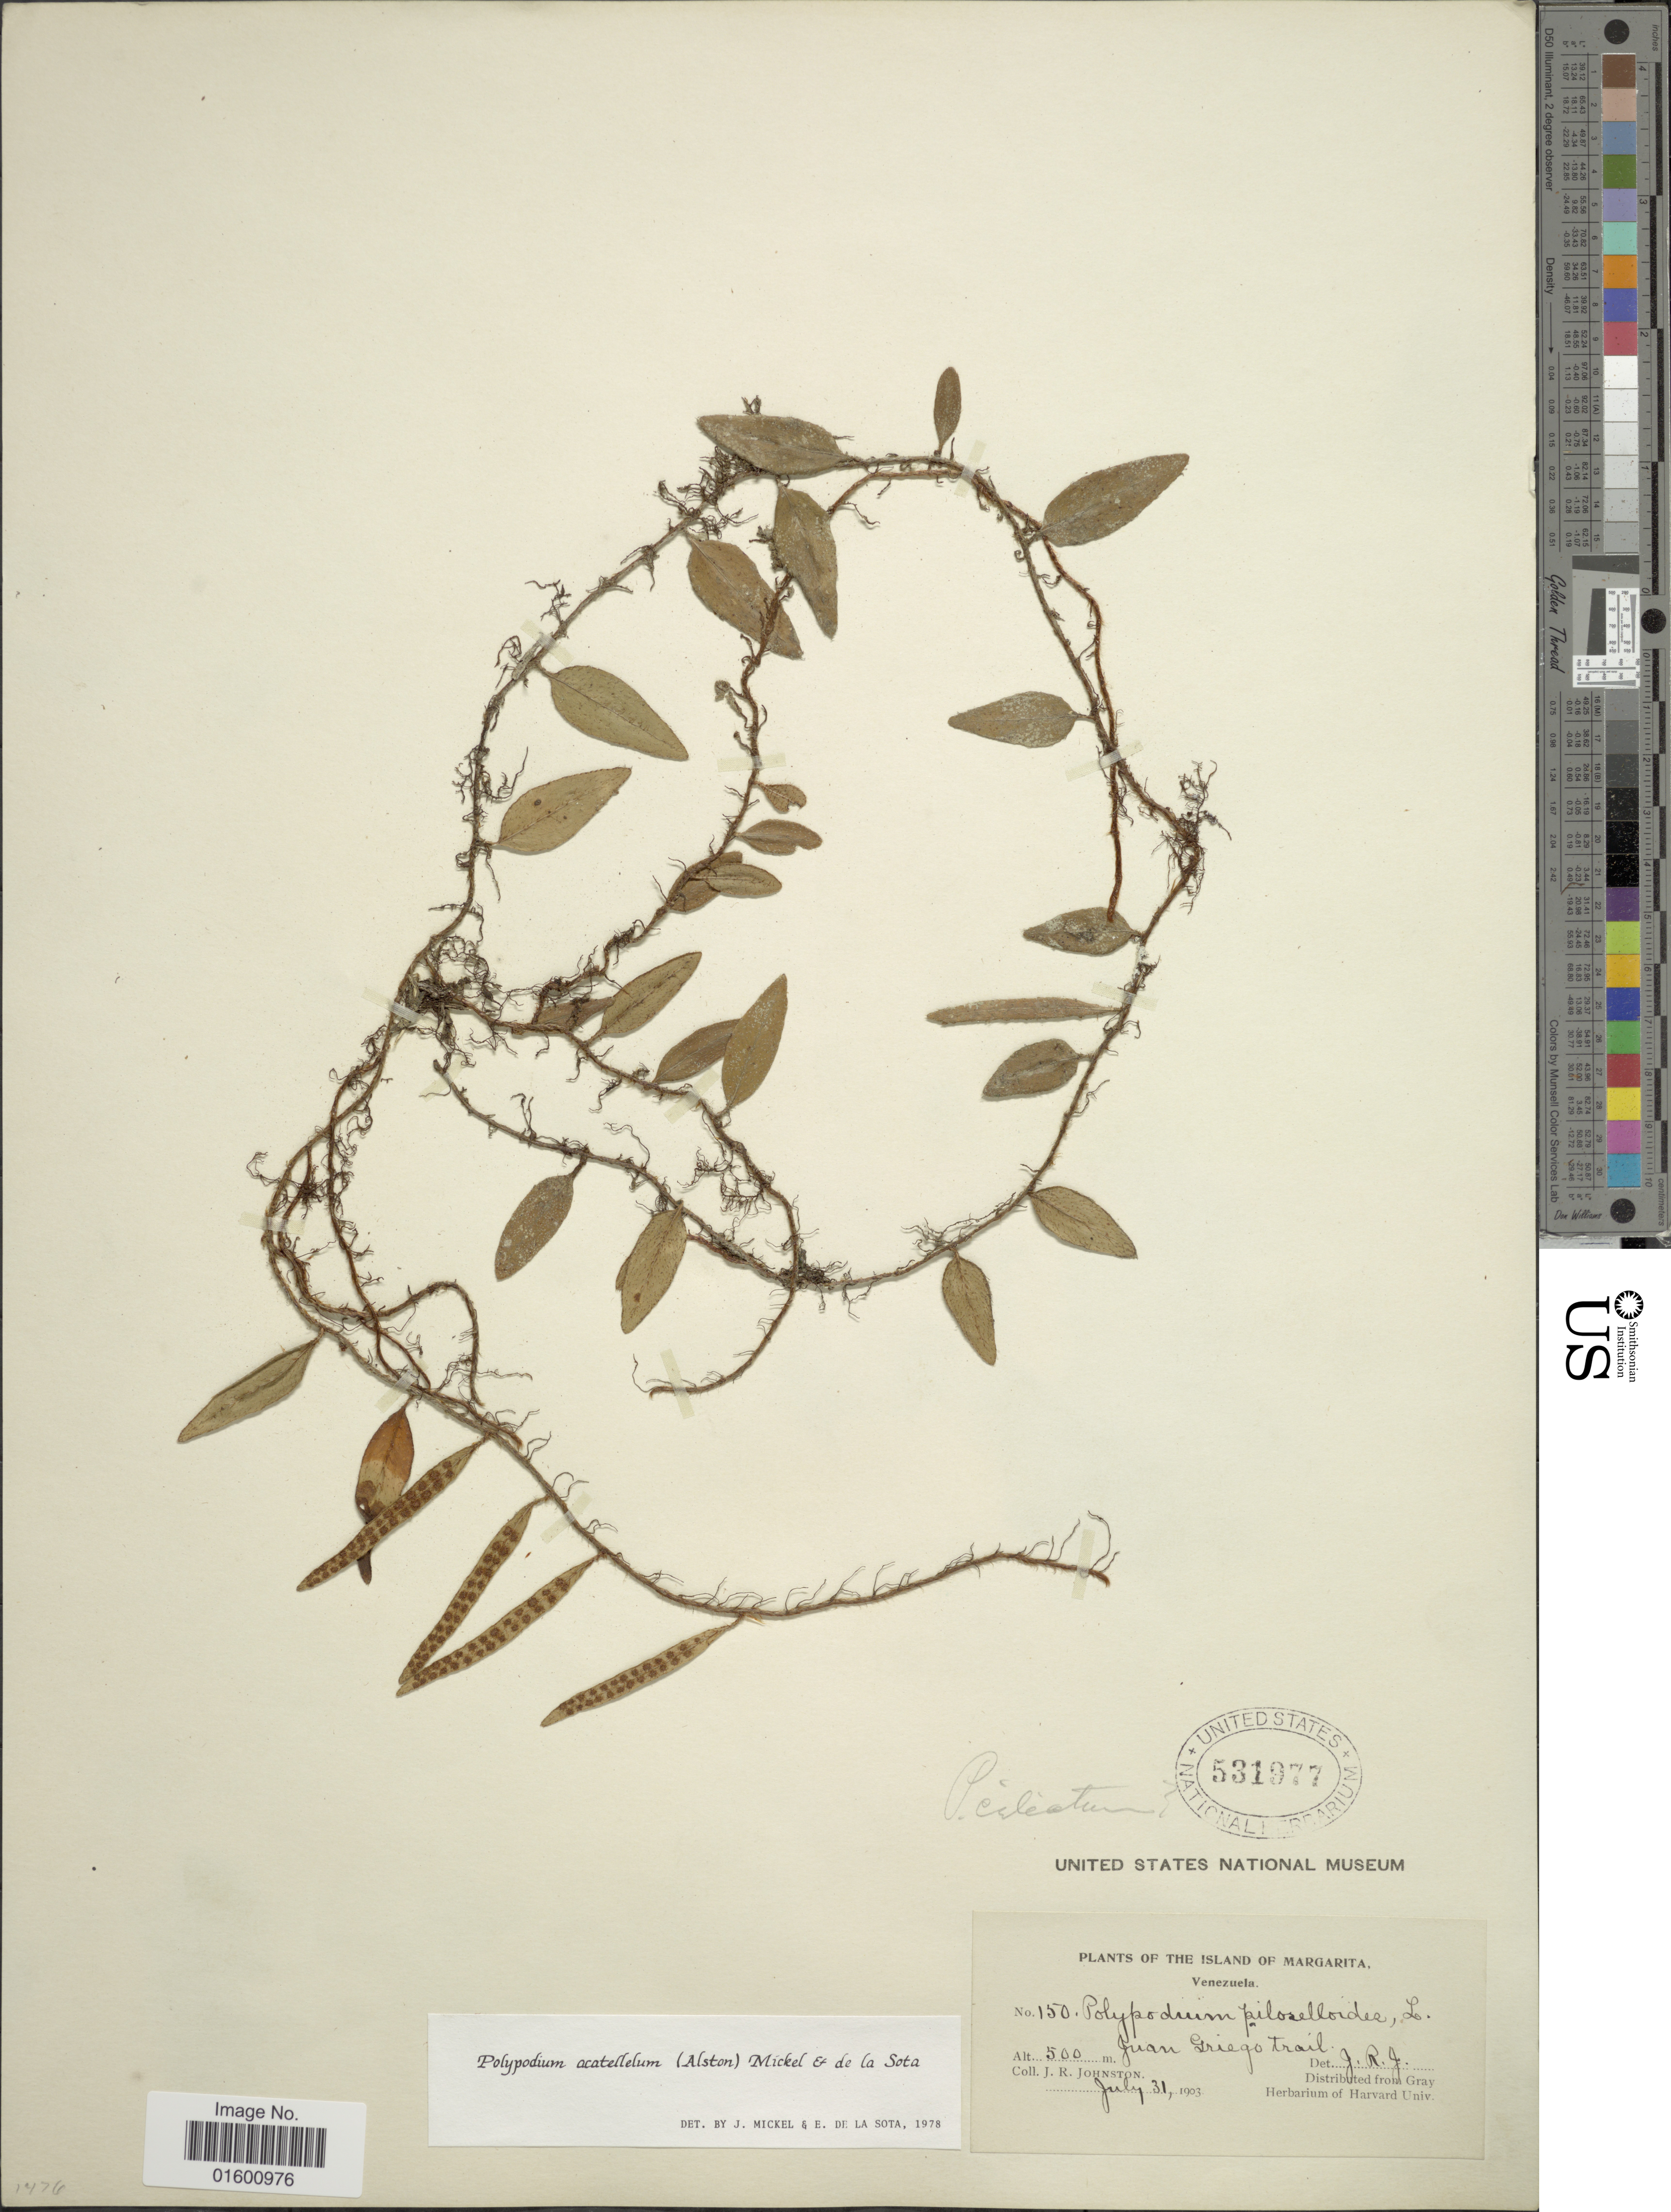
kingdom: Plantae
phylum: Tracheophyta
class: Polypodiopsida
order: Polypodiales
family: Polypodiaceae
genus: Microgramma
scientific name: Microgramma acatallela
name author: Alston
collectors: J. Johnston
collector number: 150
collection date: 1903-07-31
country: Venezuela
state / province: Nueva Esparta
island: Margarita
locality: Island of Margarita, Juan Griego trail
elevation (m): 500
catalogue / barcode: US 531977